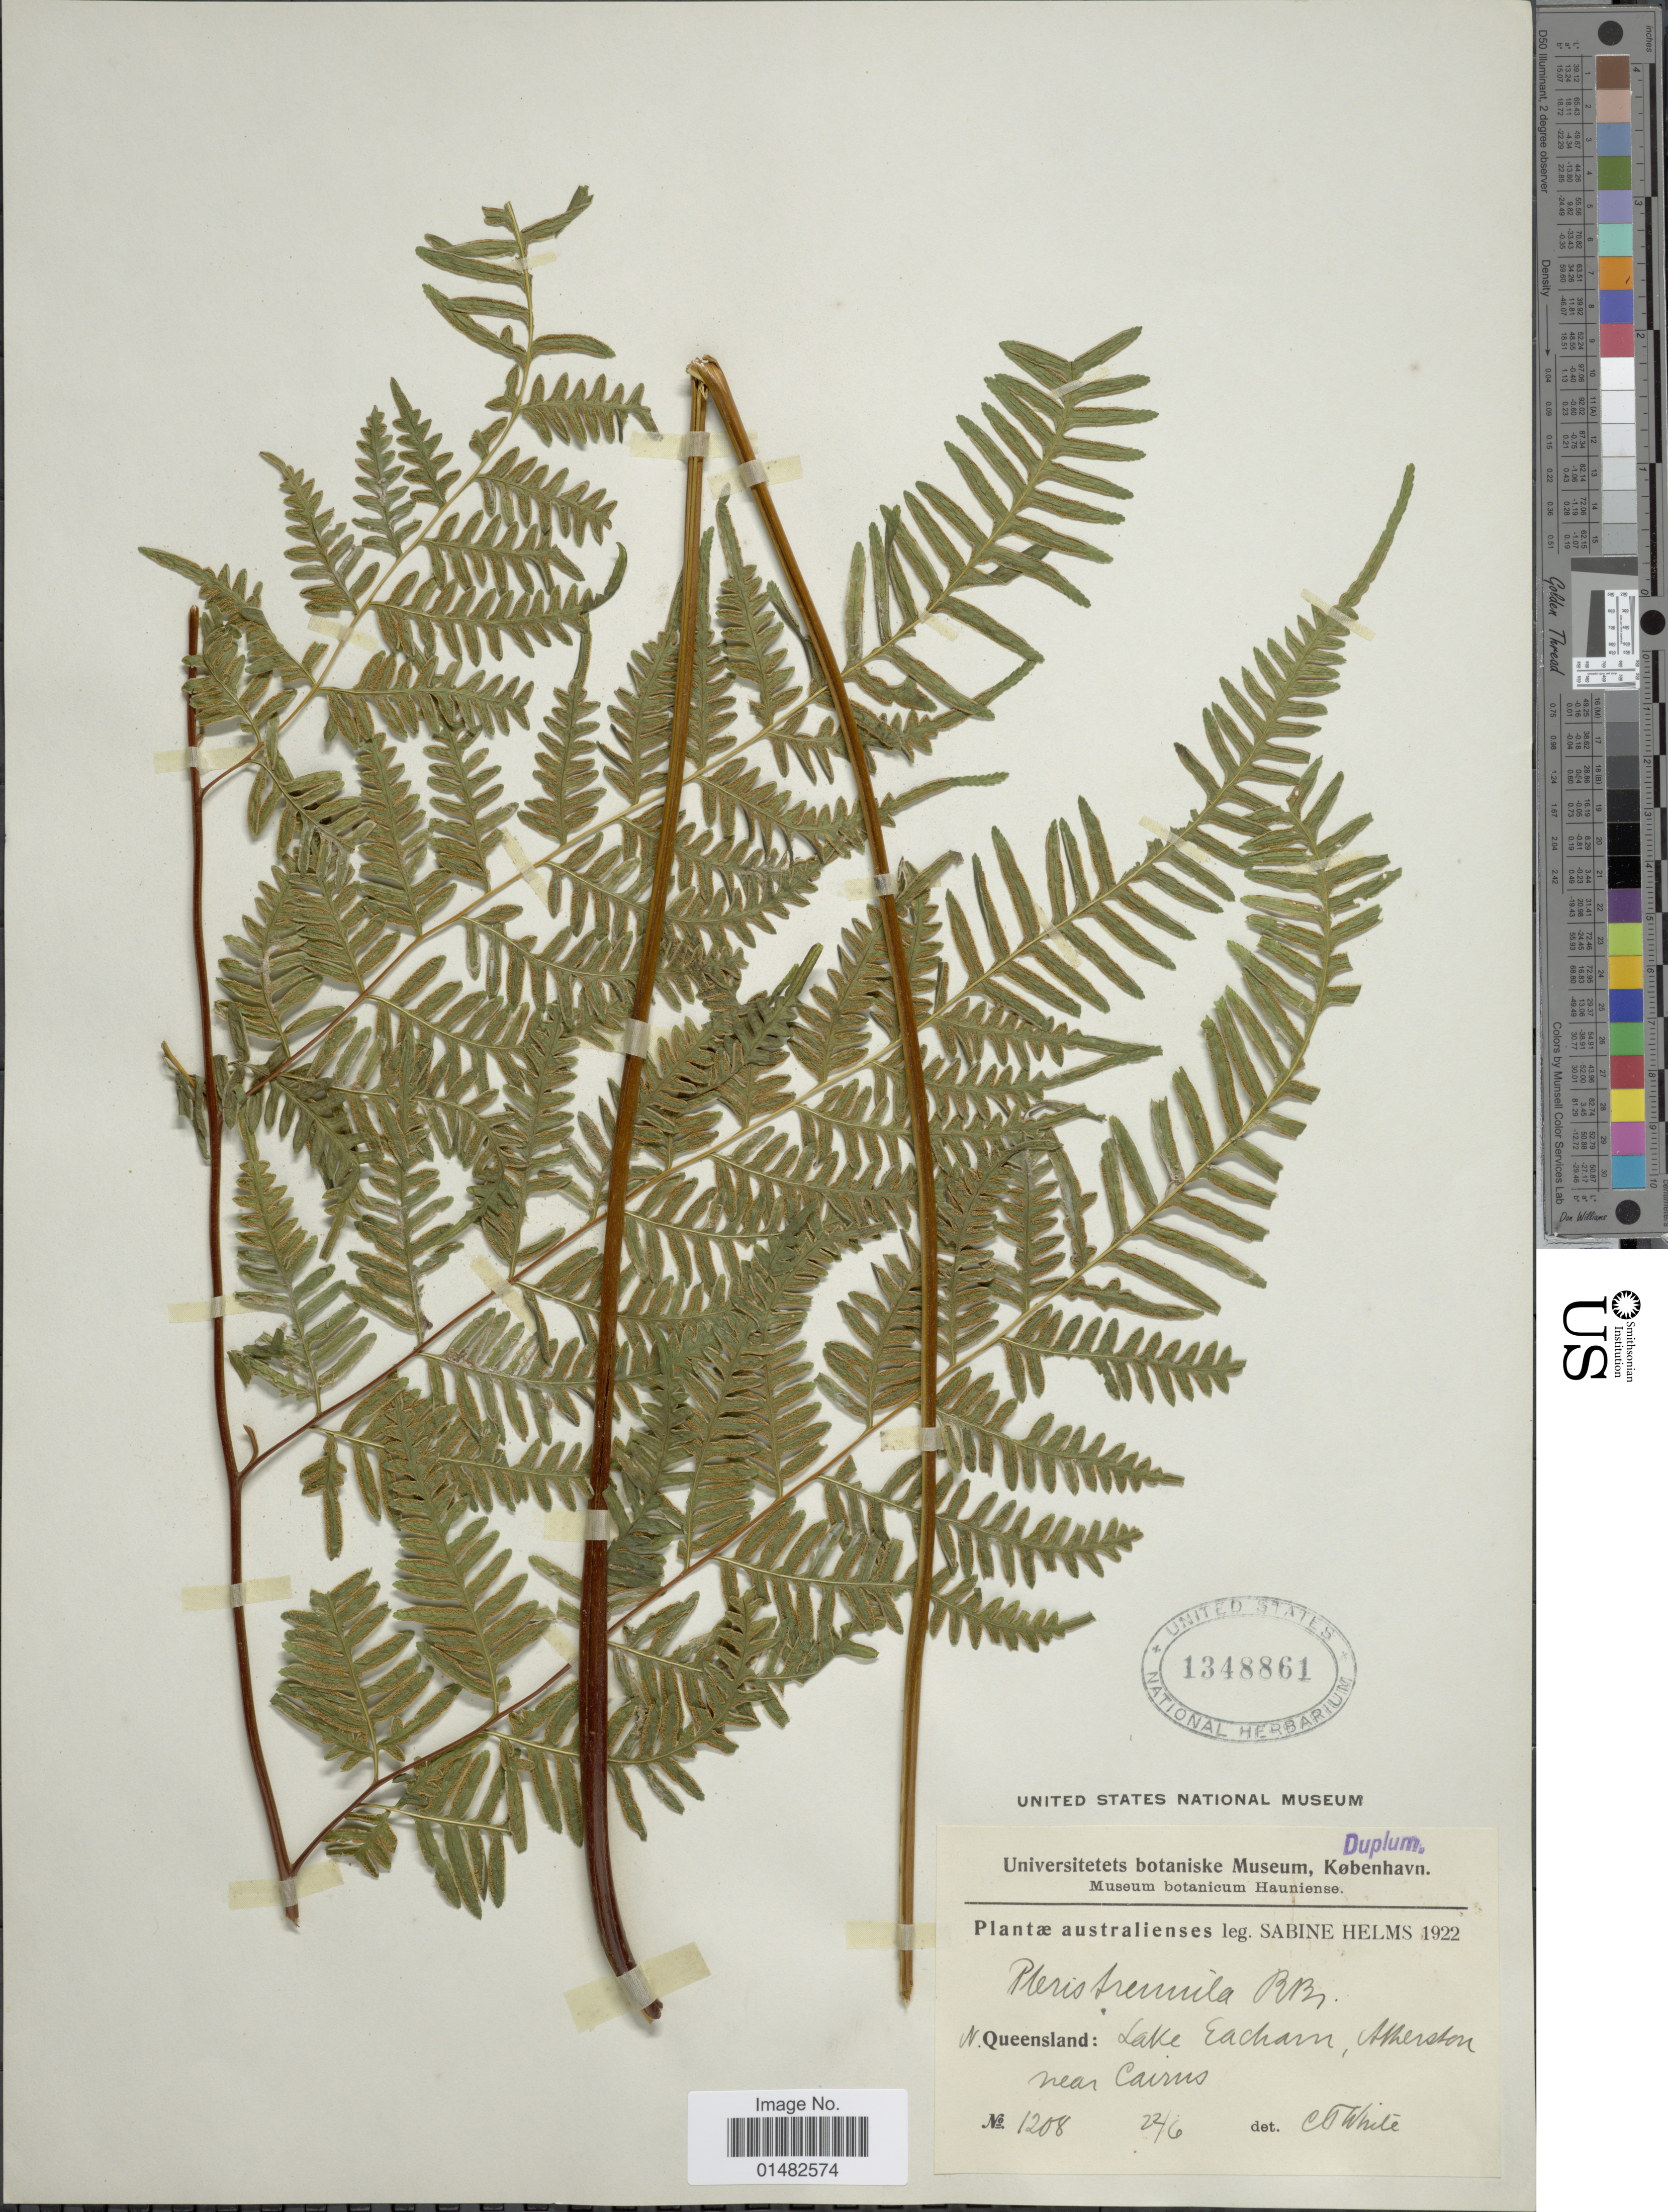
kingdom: Plantae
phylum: Tracheophyta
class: Polypodiopsida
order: Polypodiales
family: Pteridaceae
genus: Pteris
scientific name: Pteris tremula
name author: R. Br.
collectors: S. Helms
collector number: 1208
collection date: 1922-06-22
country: Australia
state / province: Queensland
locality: Lake Eacham, Atherton near Cairns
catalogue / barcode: US 1348861